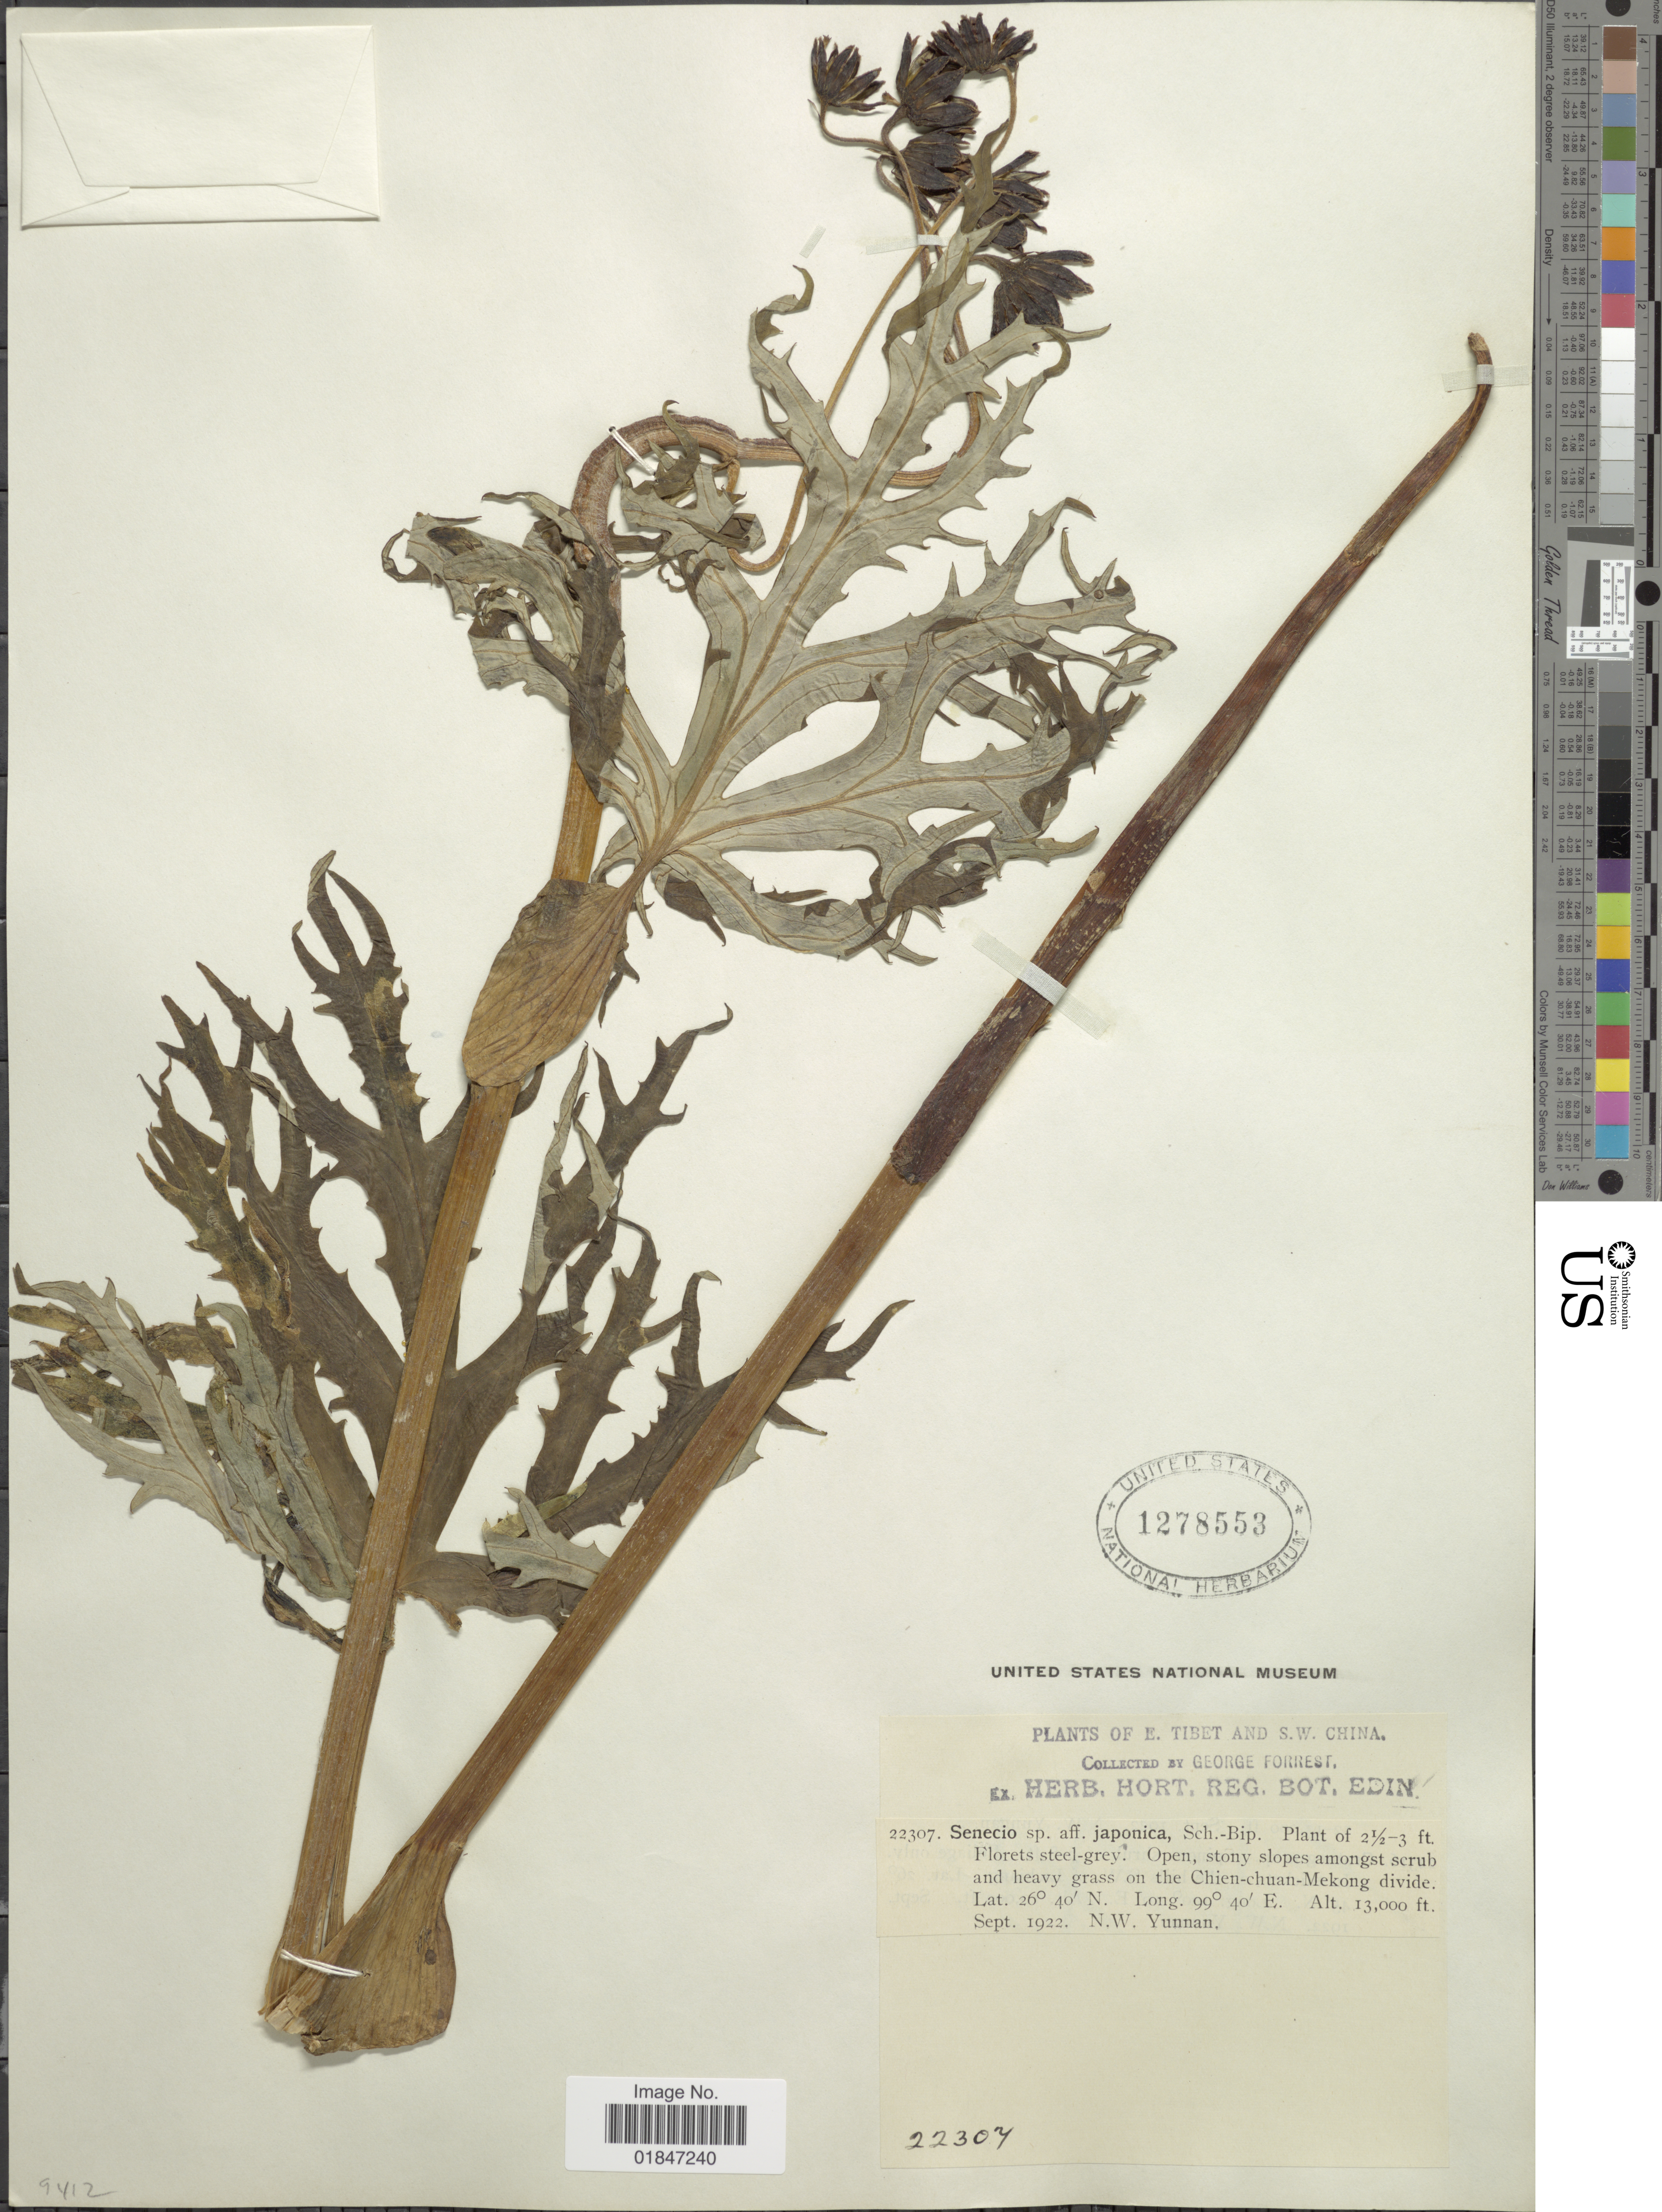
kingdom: Plantae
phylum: Tracheophyta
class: Magnoliopsida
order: Asterales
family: Asteraceae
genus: Ligularia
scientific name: Ligularia japonica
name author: (L. f.) Less. ex DC.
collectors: G. Forrest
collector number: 22307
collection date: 1922-09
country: China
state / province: Yunnan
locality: On the Chien-chuan-Mekong divide, N. W. Yunnan. E. Tibet And S.W.China.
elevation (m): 3962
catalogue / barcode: US 1278553